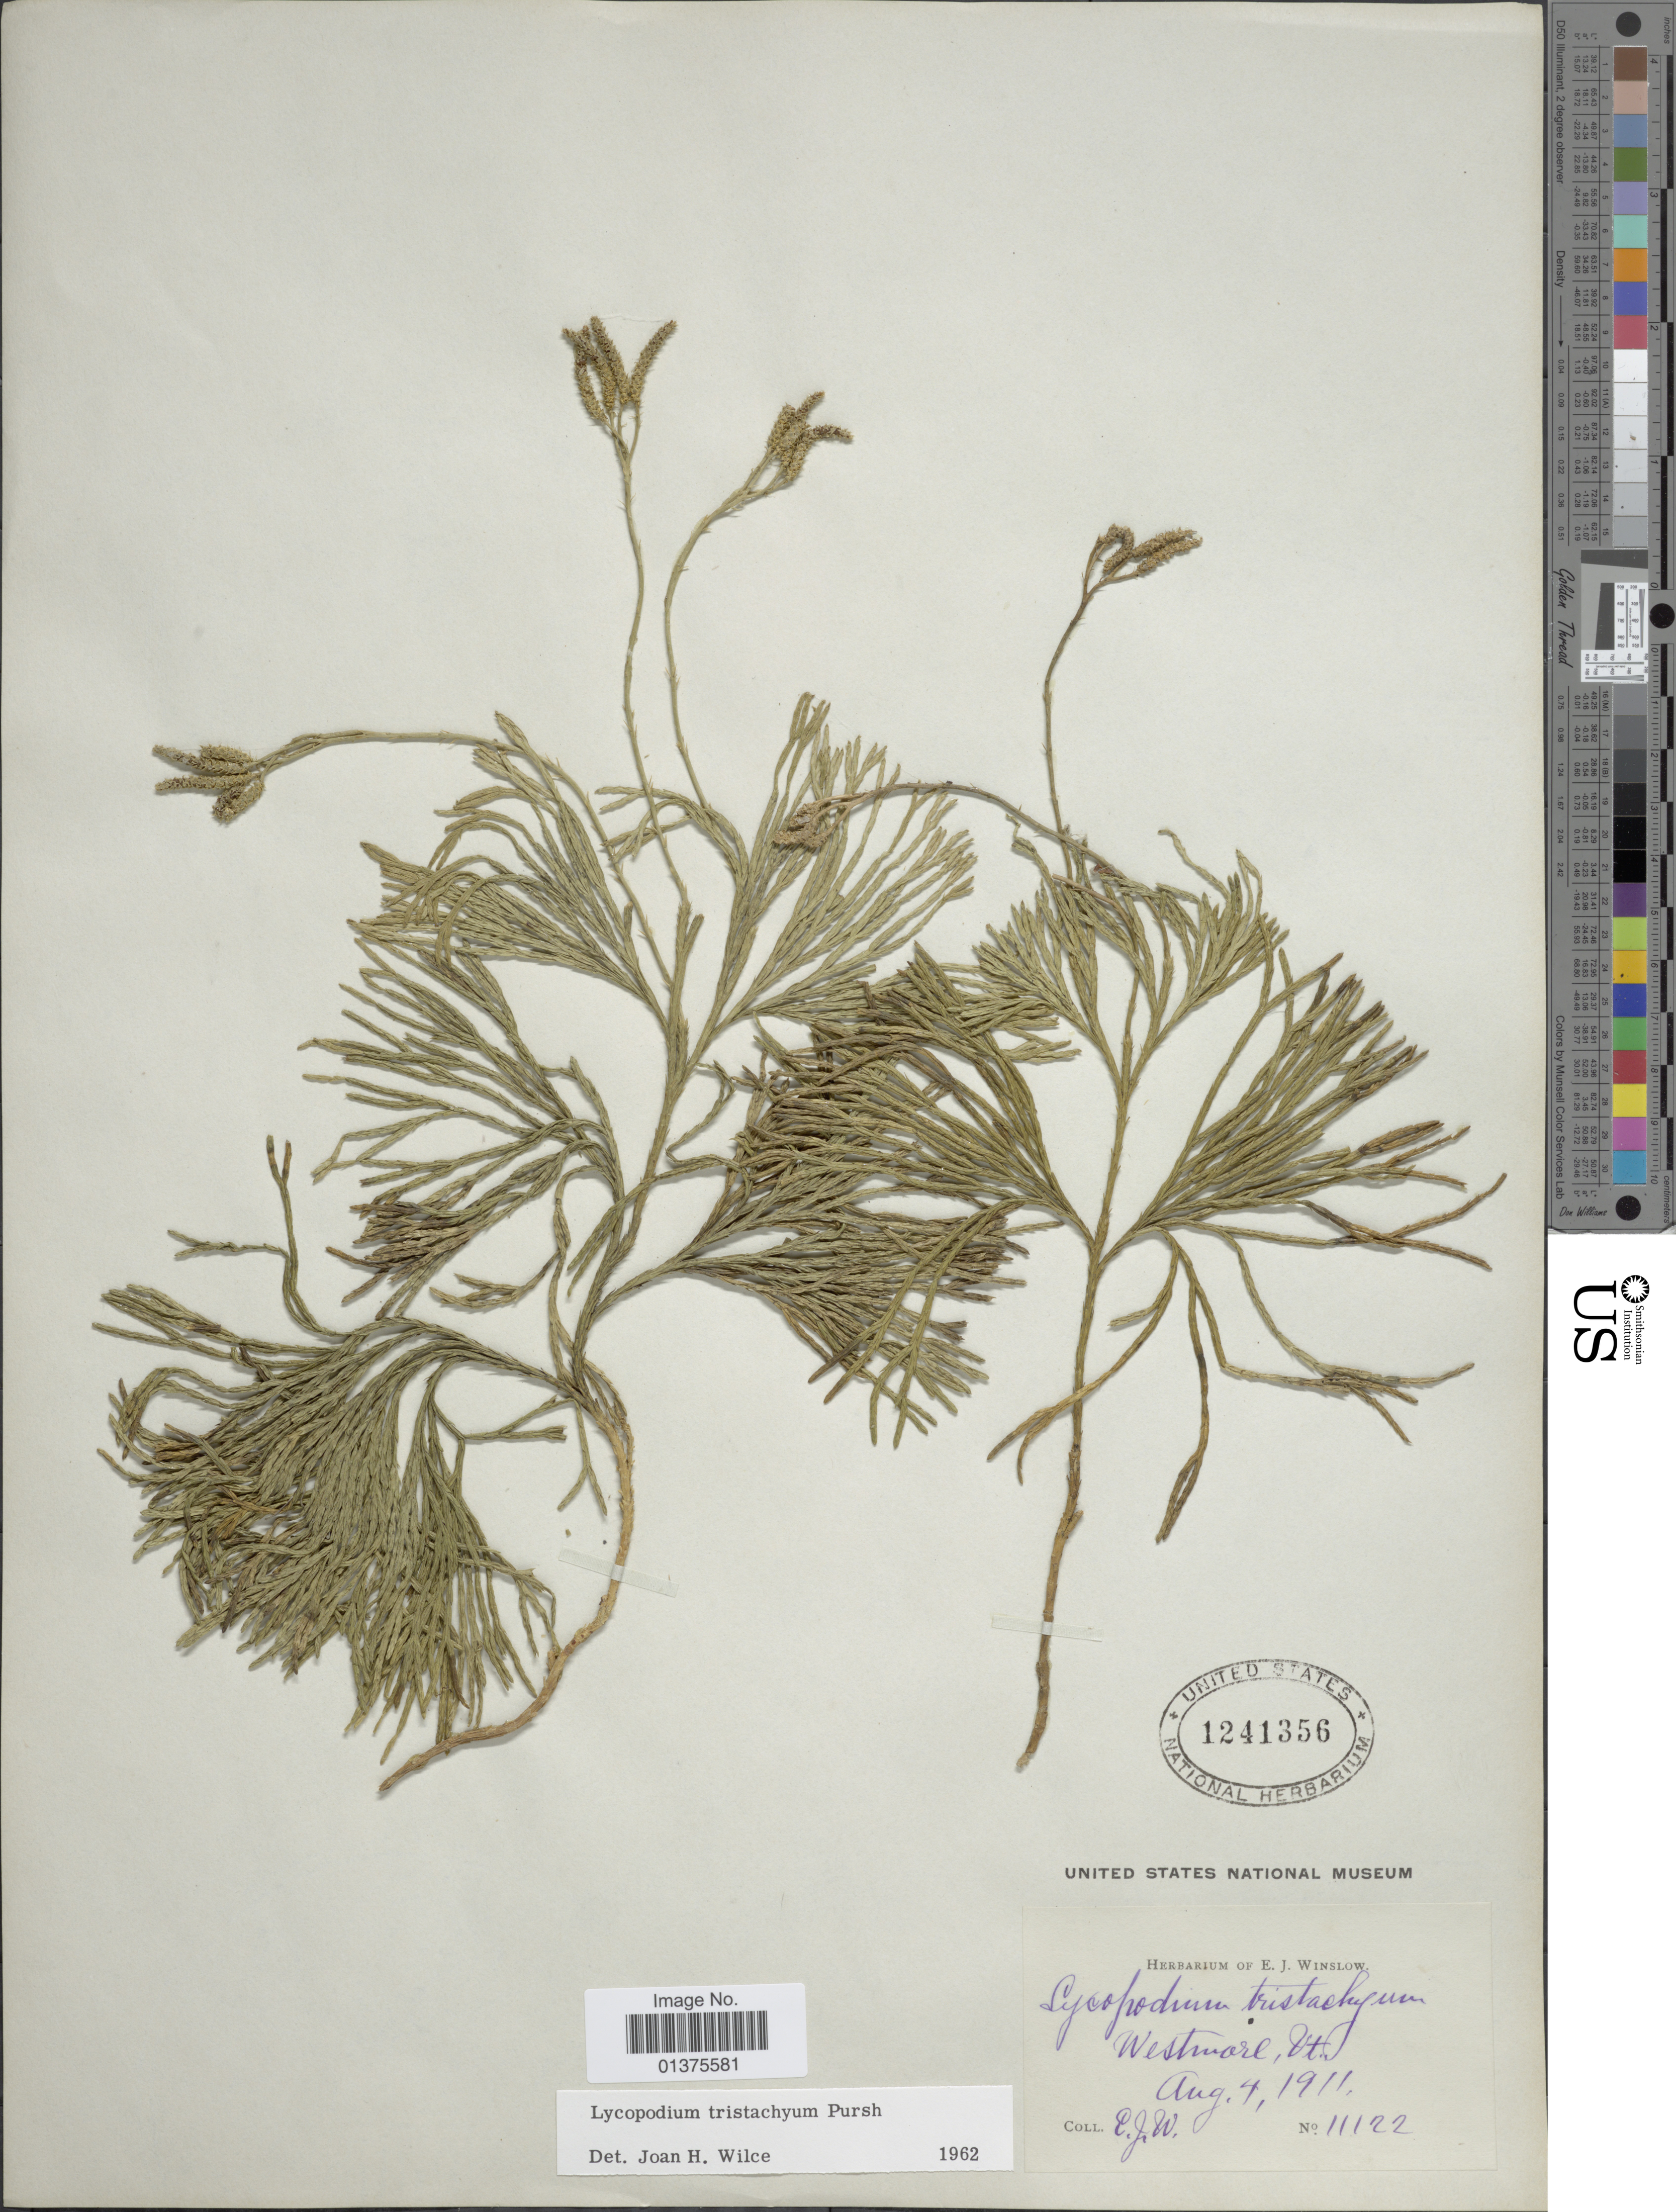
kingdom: Plantae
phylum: Tracheophyta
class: Lycopodiopsida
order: Lycopodiales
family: Lycopodiaceae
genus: Diphasiastrum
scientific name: Diphasiastrum tristachyum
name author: (Pursh) Holub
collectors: E. Winslow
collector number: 11122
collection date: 1911-08-04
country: United States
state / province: Vermont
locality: Westmore, Vt.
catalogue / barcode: US 1241356